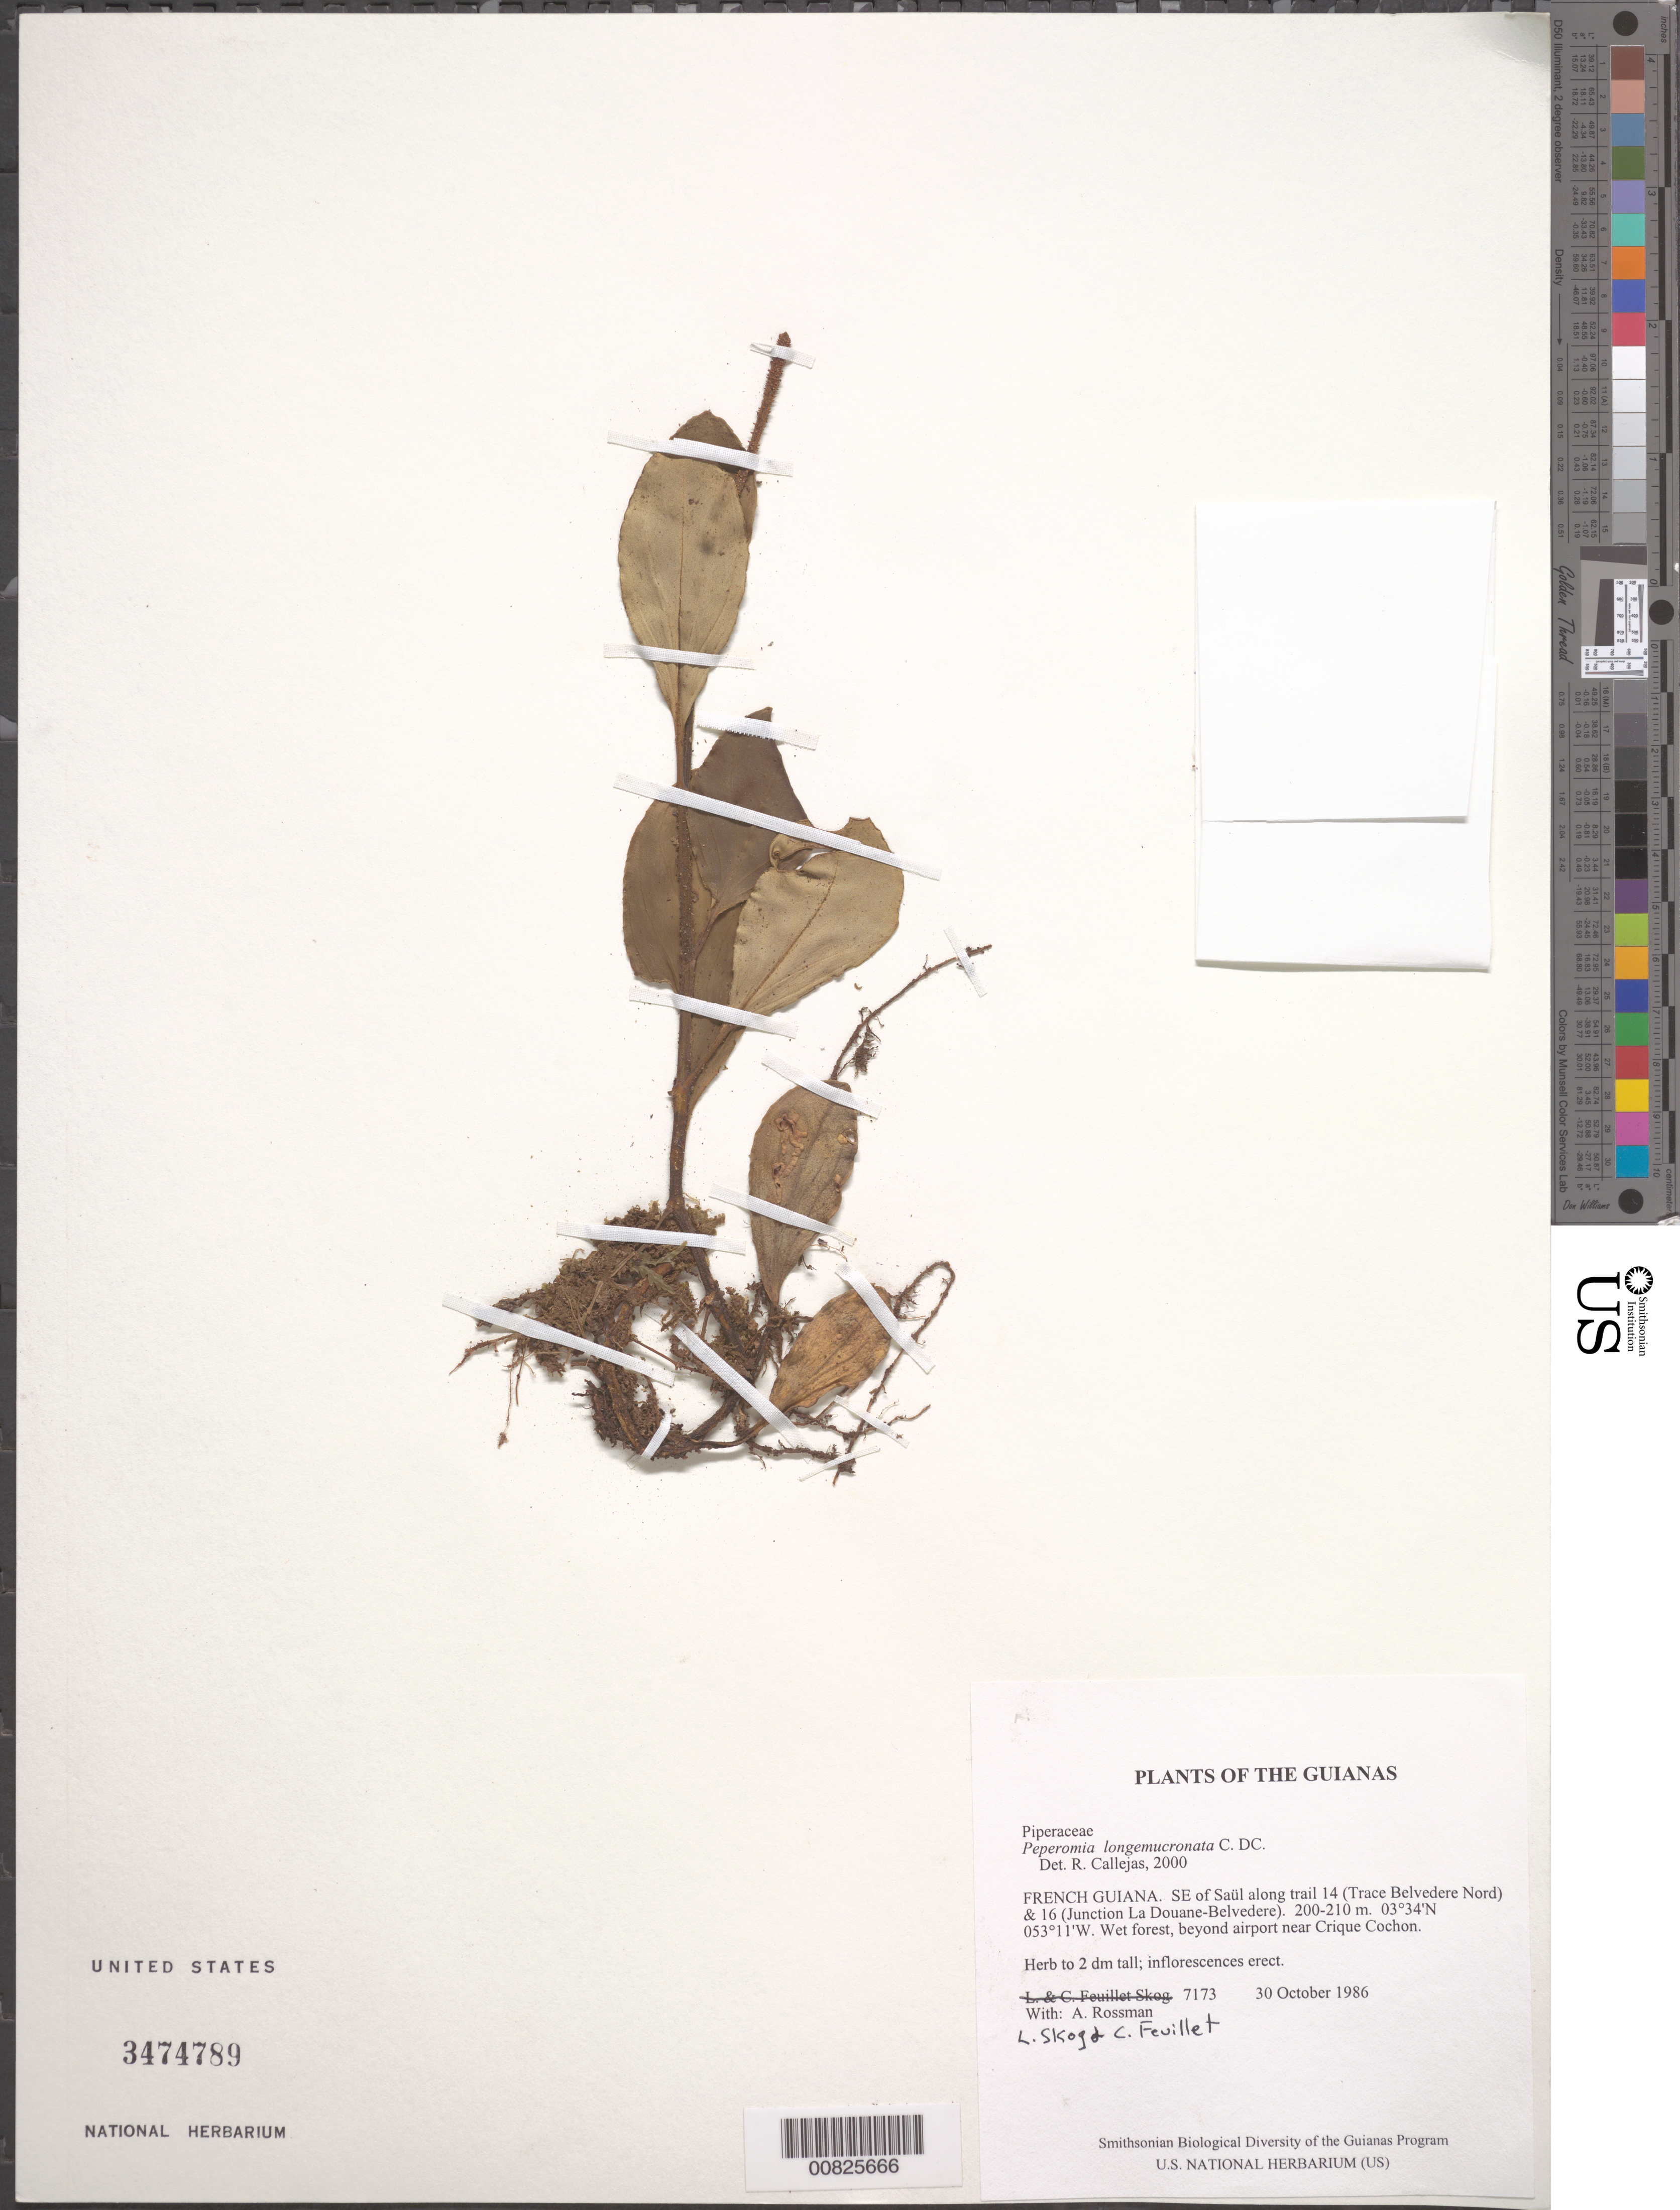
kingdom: Plantae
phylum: Tracheophyta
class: Magnoliopsida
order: Piperales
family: Piperaceae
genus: Peperomia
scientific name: Peperomia longemucronata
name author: C. DC.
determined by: Callejas, Ricardo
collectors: L. E. Skog, C. Feuillet & A. Rossman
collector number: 7173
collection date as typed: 30 October 1986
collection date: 1986-10-30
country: French Guiana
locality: SE of Saül along trail 14 (Trace Belvedere Nord) & 16 (Junction La Douane-Belvedere)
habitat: Wet forest, beyond airport near Crique Cochon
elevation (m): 200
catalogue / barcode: US 3474789